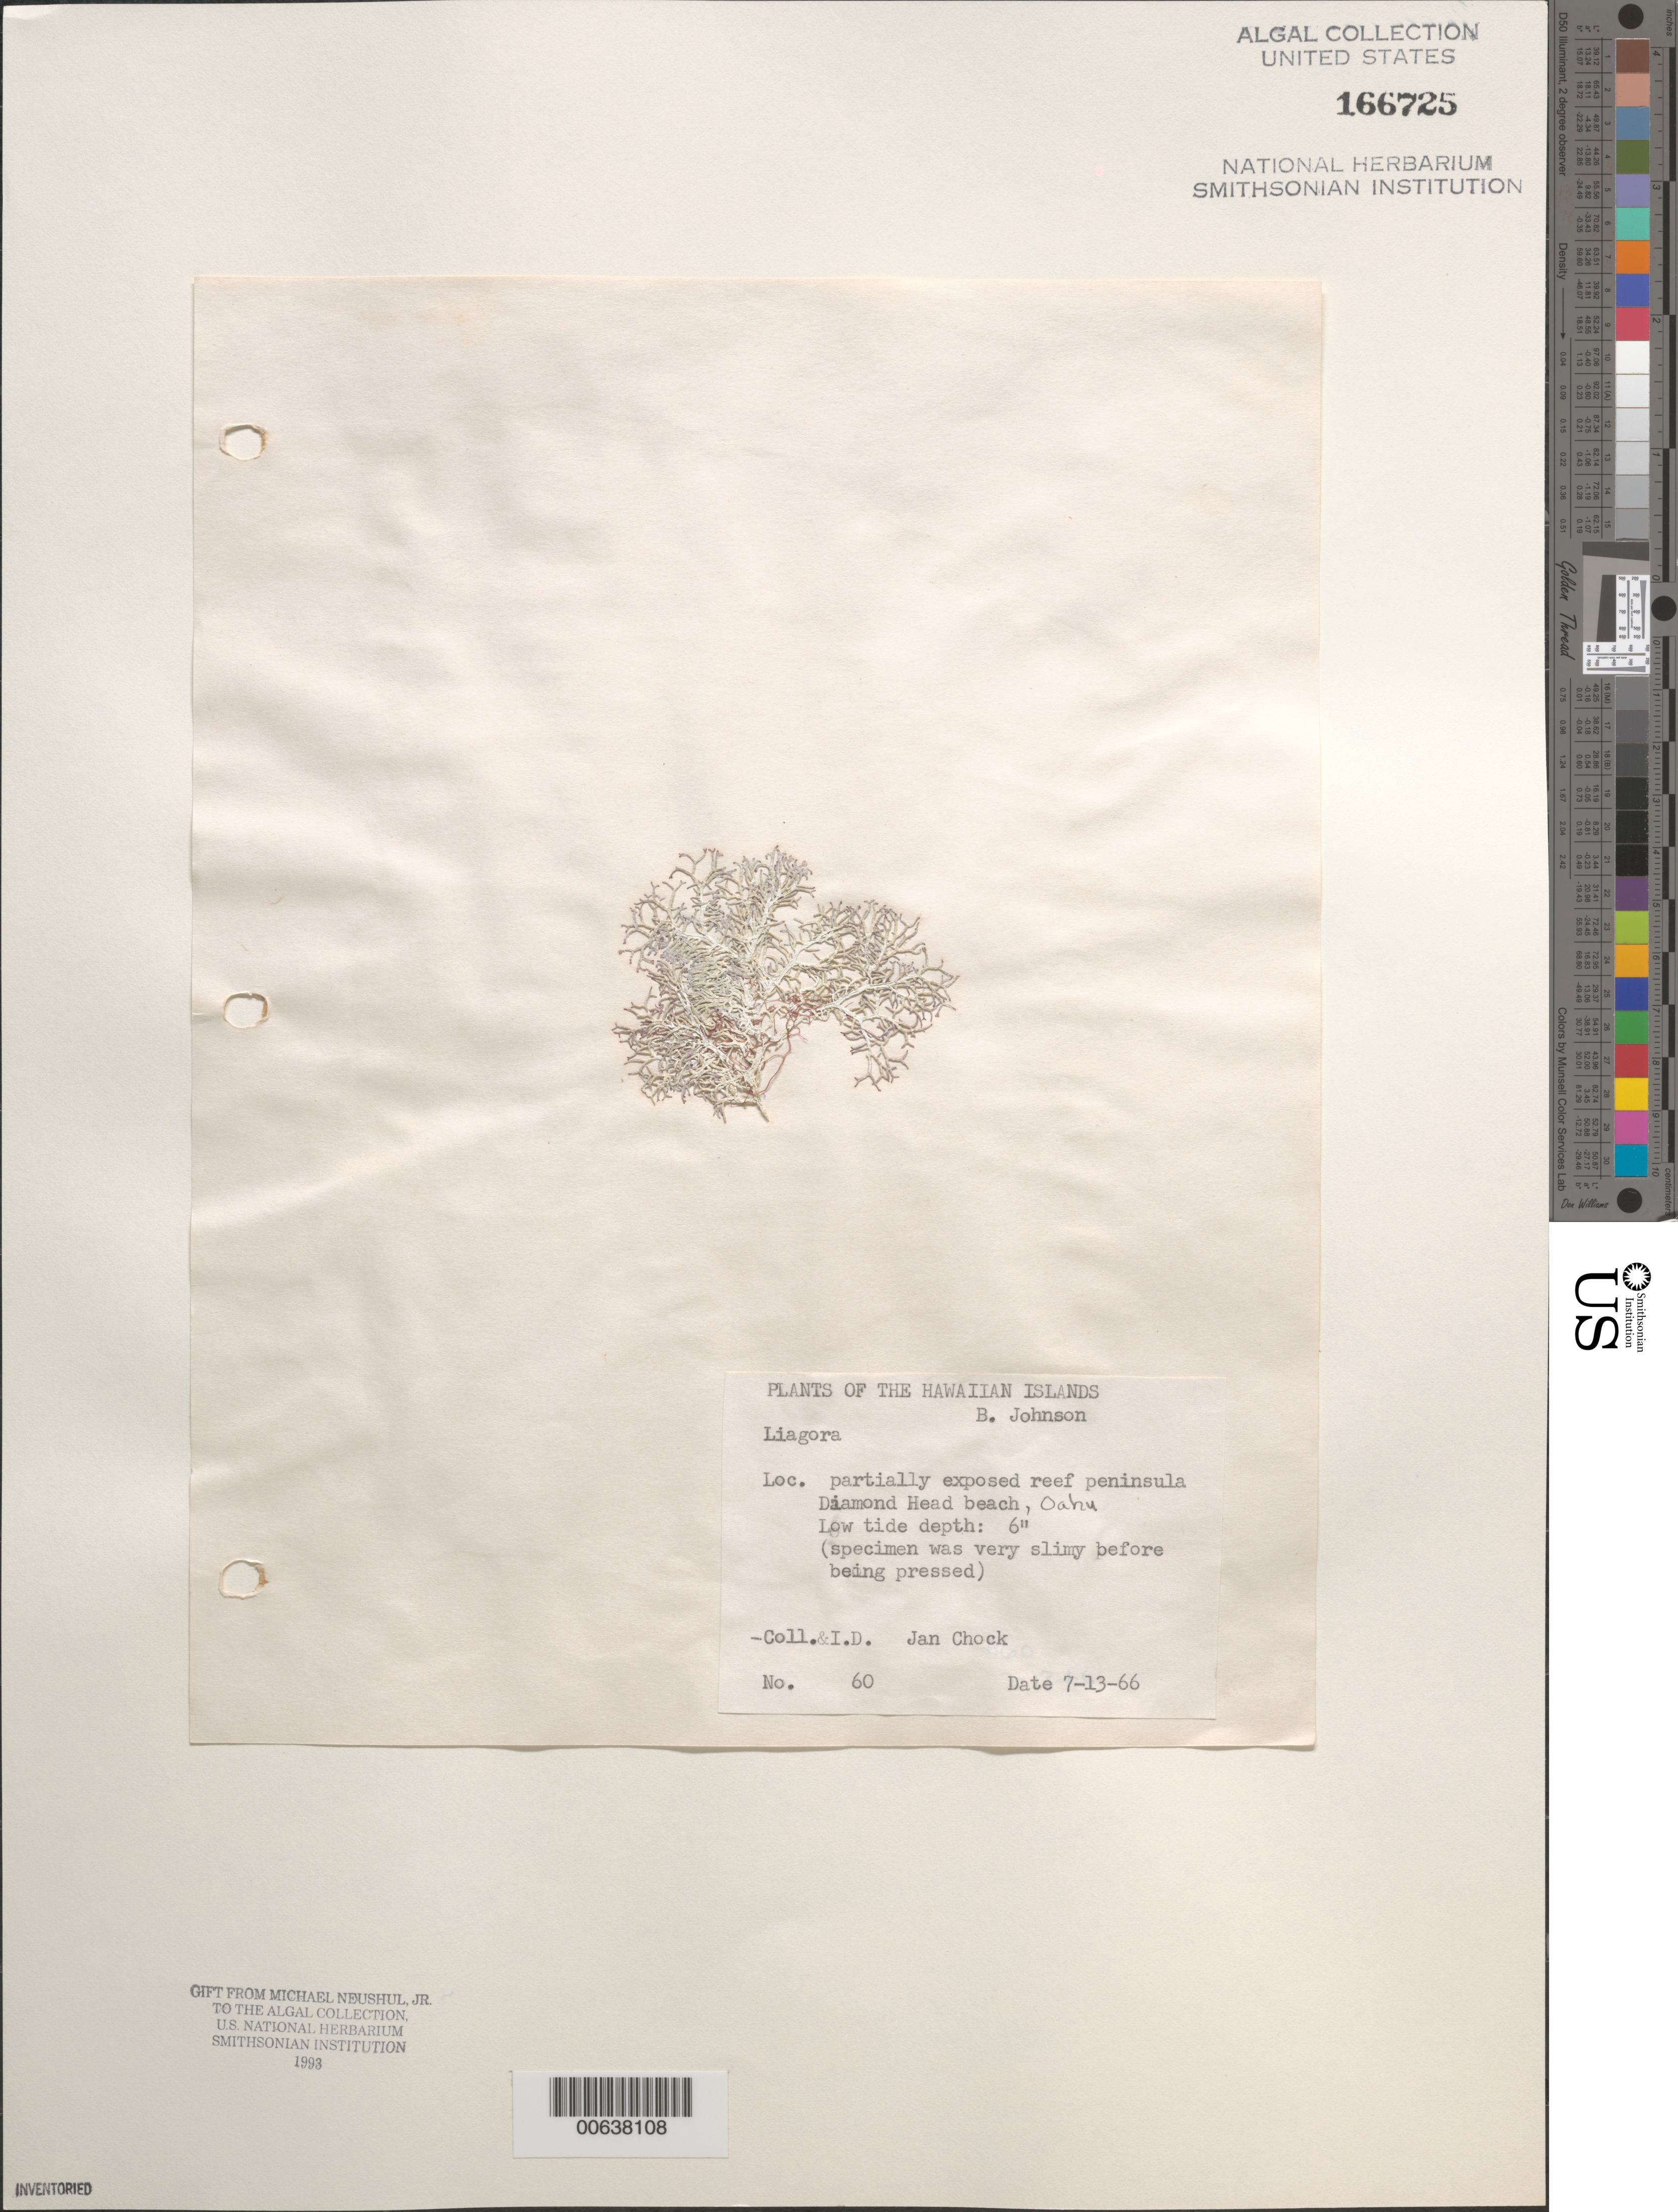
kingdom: Plantae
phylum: Rhodophyta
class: Florideophyceae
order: Nemaliales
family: Liagoraceae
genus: Liagora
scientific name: Liagora sp.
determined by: Chock, Jan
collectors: J. Chock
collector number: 60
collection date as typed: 13 Jul 1966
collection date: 1966-07-13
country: United States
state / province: Hawaii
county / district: Honolulu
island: Oahu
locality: Diamond Head Beach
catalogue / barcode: US 166725